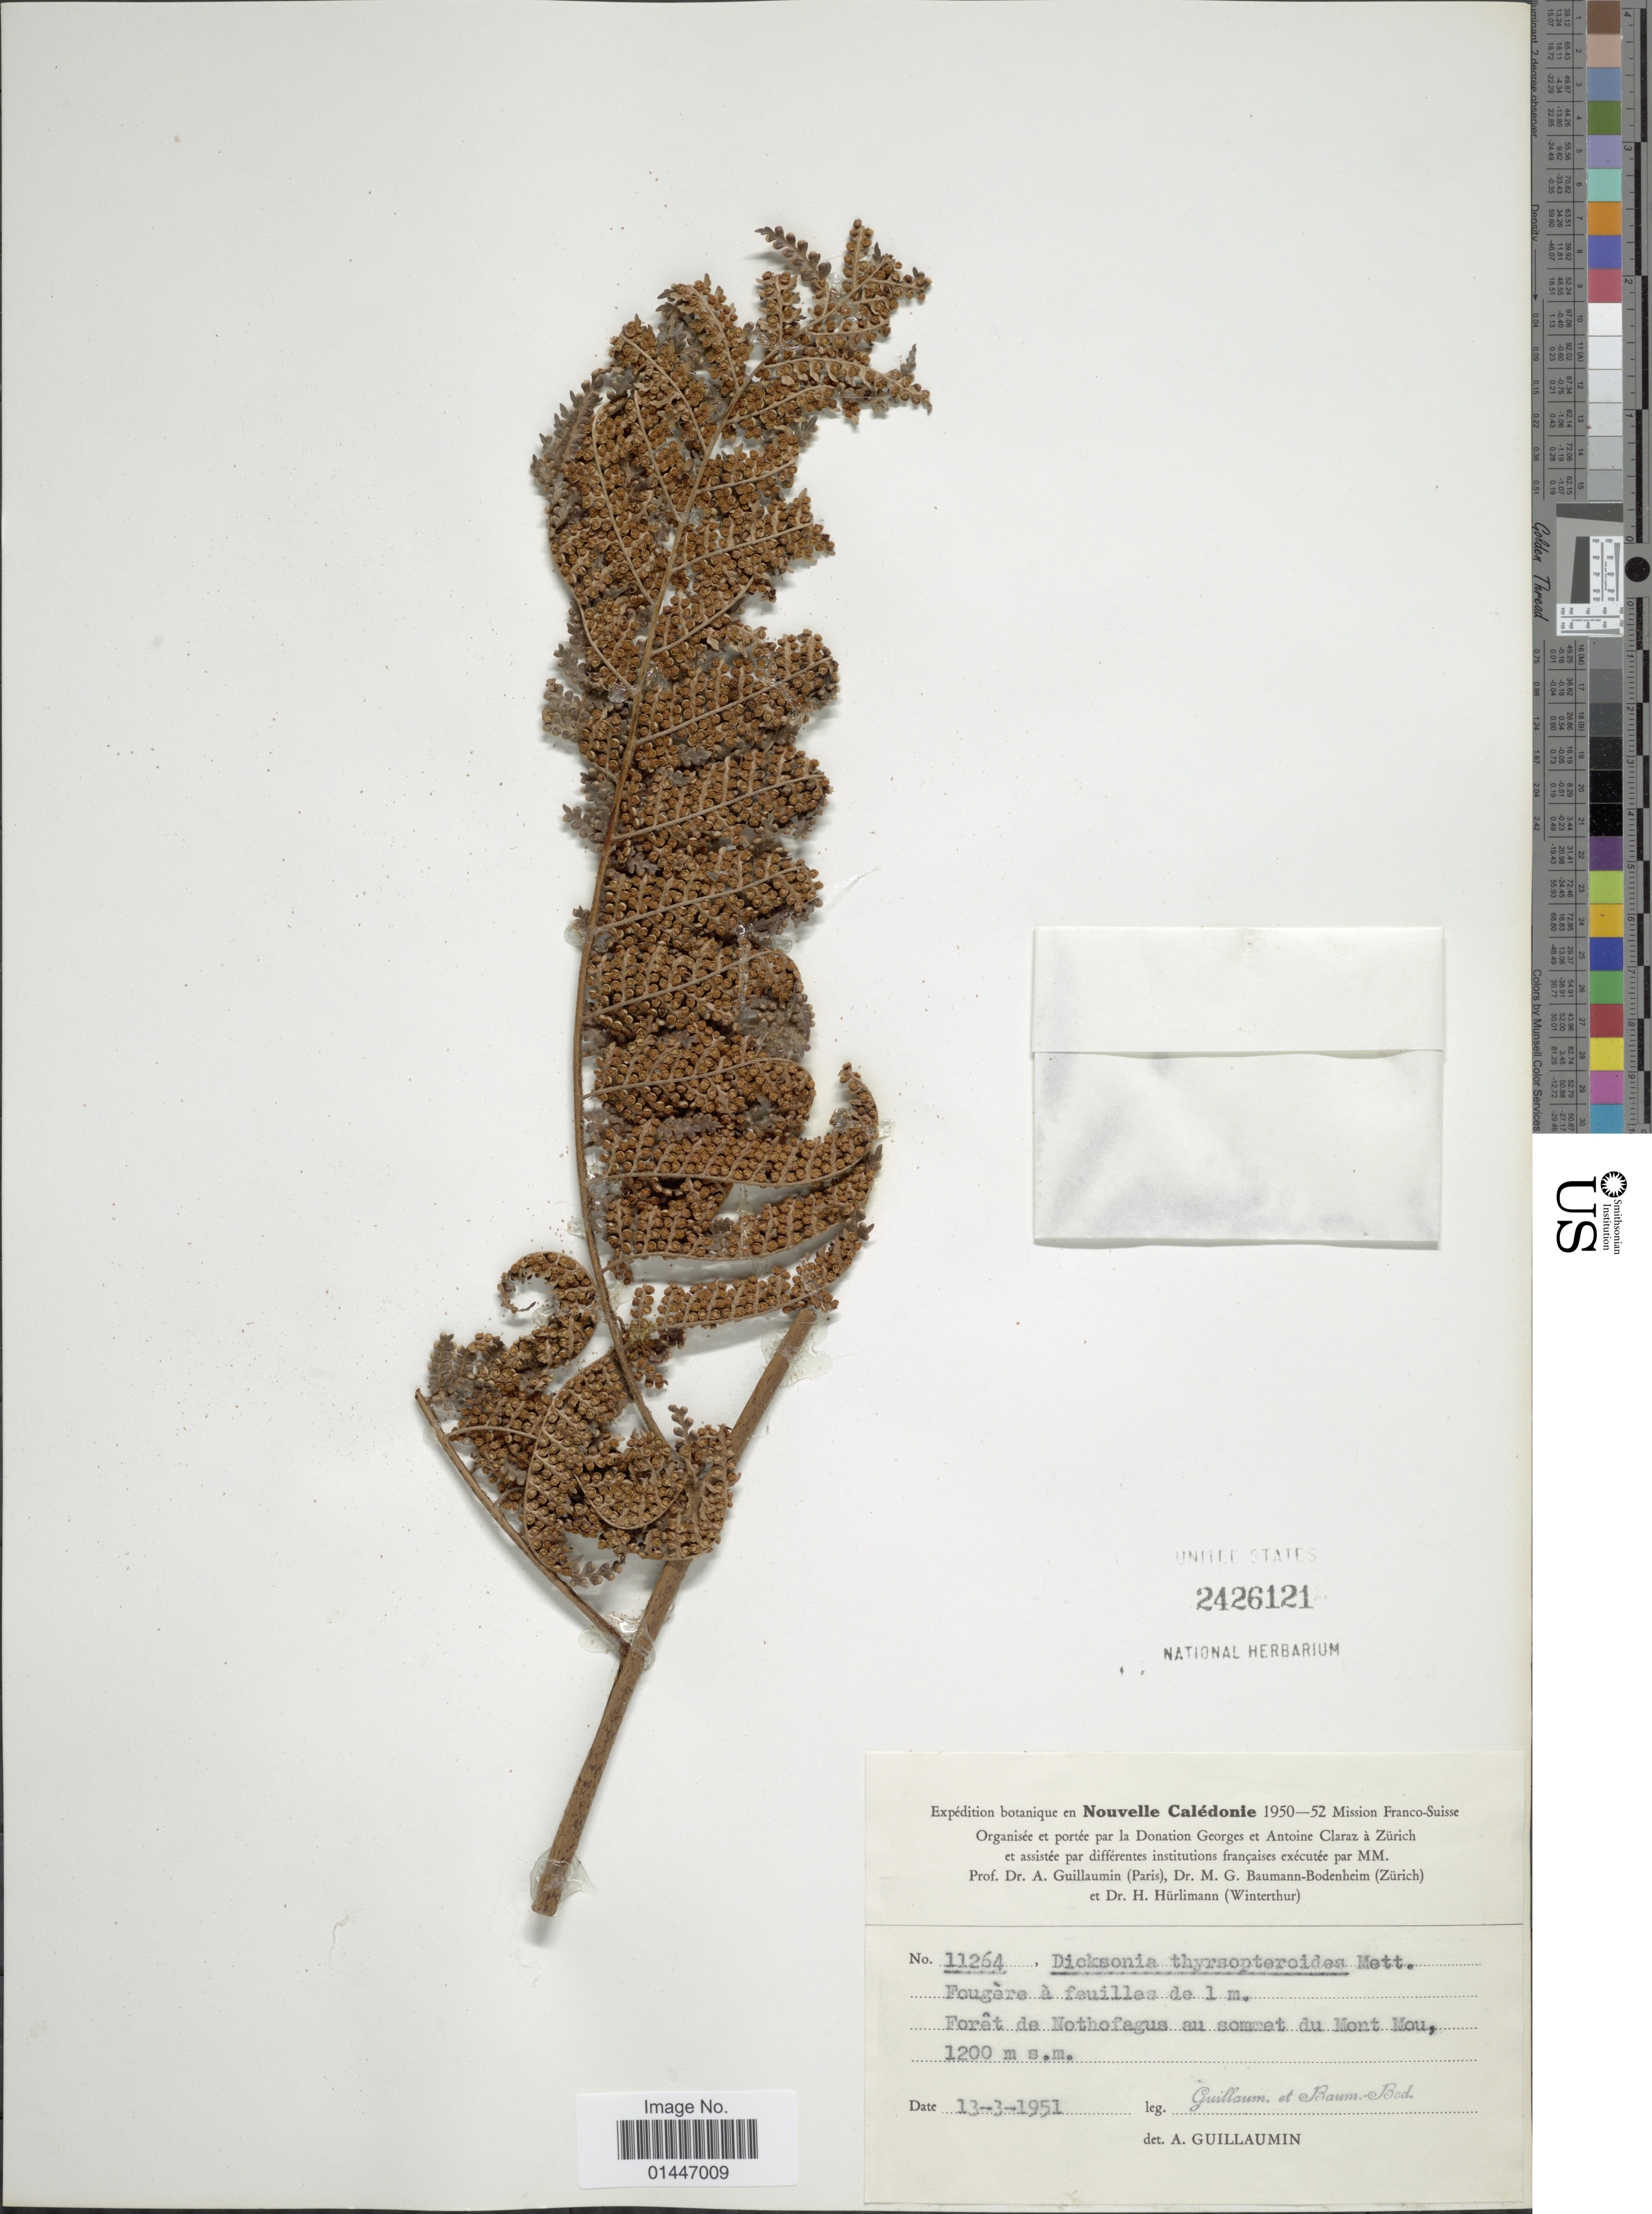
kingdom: Plantae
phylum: Tracheophyta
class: Polypodiopsida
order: Cyatheales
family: Dicksoniaceae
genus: Dicksonia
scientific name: Dicksonia thyrsopteroides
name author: Mett.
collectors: A. Guillaumin & M. G. Baumann-Bodenheim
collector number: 11264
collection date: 1951-03-13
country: New Caledonia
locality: Foret de Nothofagus au sommat du Mont Mou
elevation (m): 1200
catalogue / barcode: US 2426121